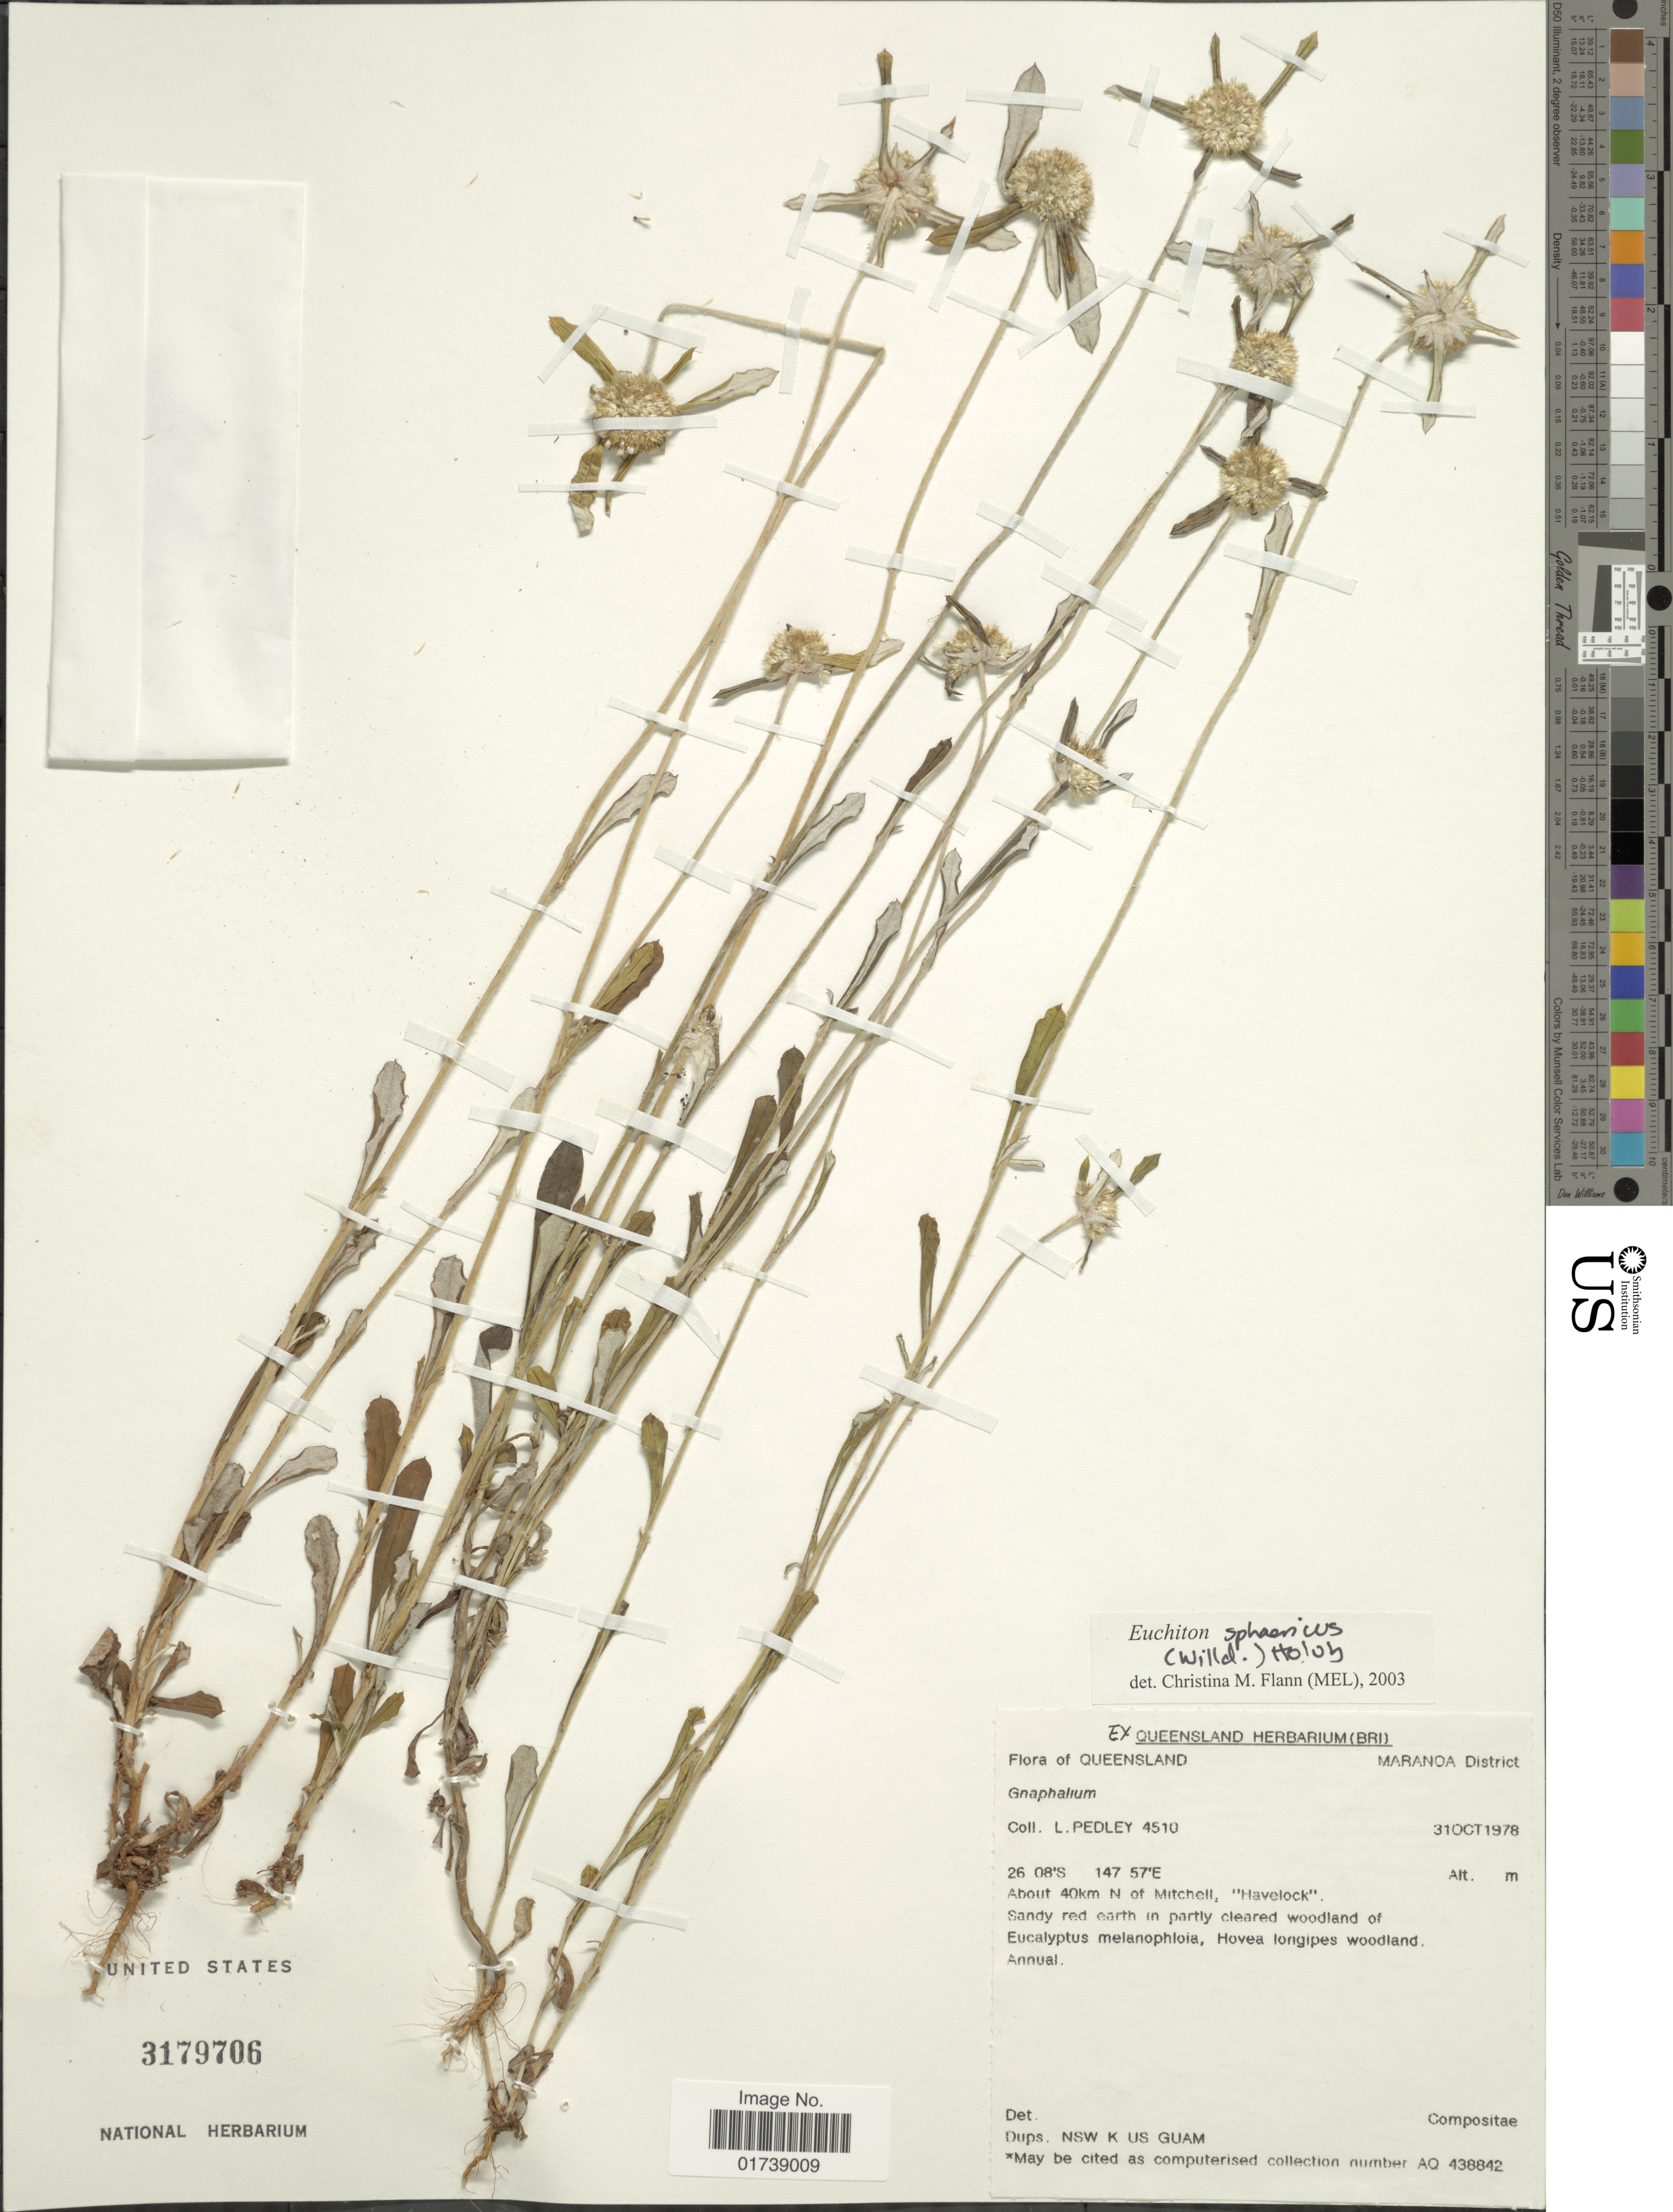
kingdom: Plantae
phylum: Tracheophyta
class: Magnoliopsida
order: Asterales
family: Asteraceae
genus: Euchiton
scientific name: Euchiton sphaericus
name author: (Willd.) Holub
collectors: L. Pedley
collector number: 4510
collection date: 1978-10-31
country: Australia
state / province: Queensland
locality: Maranoa District, about 40km N of Mitchell, "Havelock"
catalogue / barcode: US 3179706